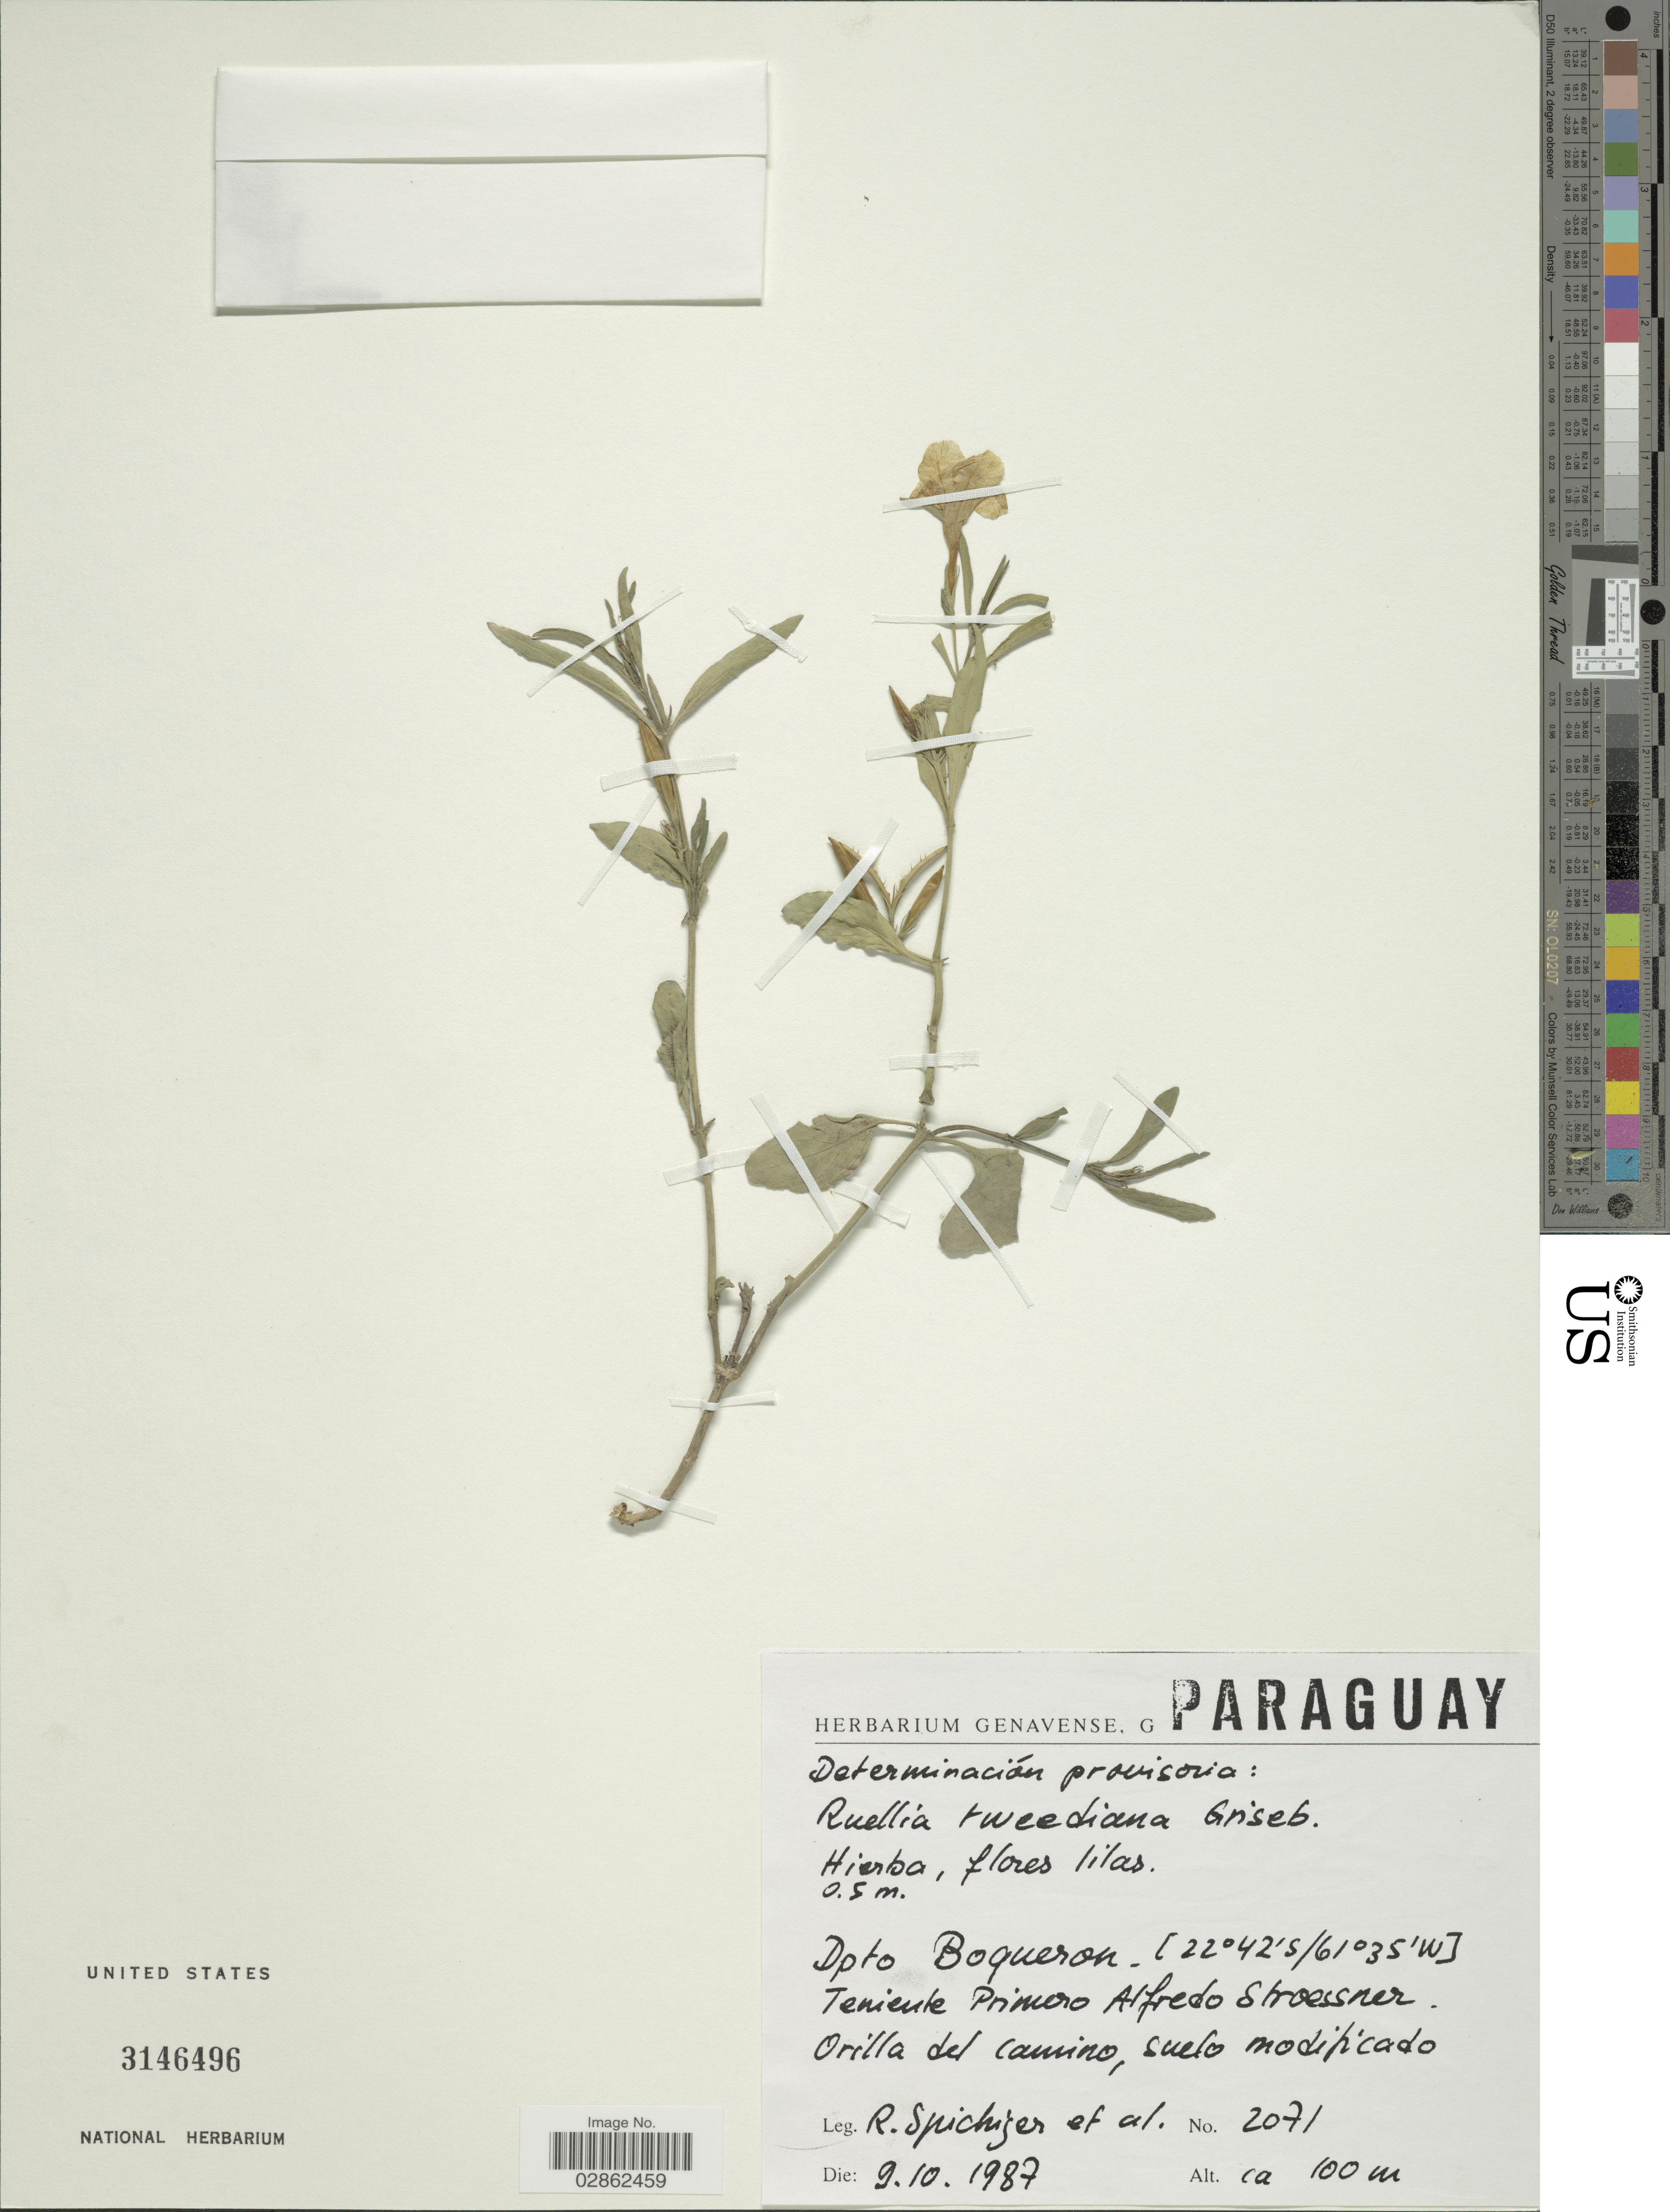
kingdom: Plantae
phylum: Tracheophyta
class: Magnoliopsida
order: Lamiales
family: Acanthaceae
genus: Ruellia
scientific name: Ruellia tweediana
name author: Griseb.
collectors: R. Spichiger & et al.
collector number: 2071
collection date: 1987-10-09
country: Paraguay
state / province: Boqueron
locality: Dpto Boqueron. Teniente Primero Alfredo Stroessner. Orilla del camino.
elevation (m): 100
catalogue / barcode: US 3146496